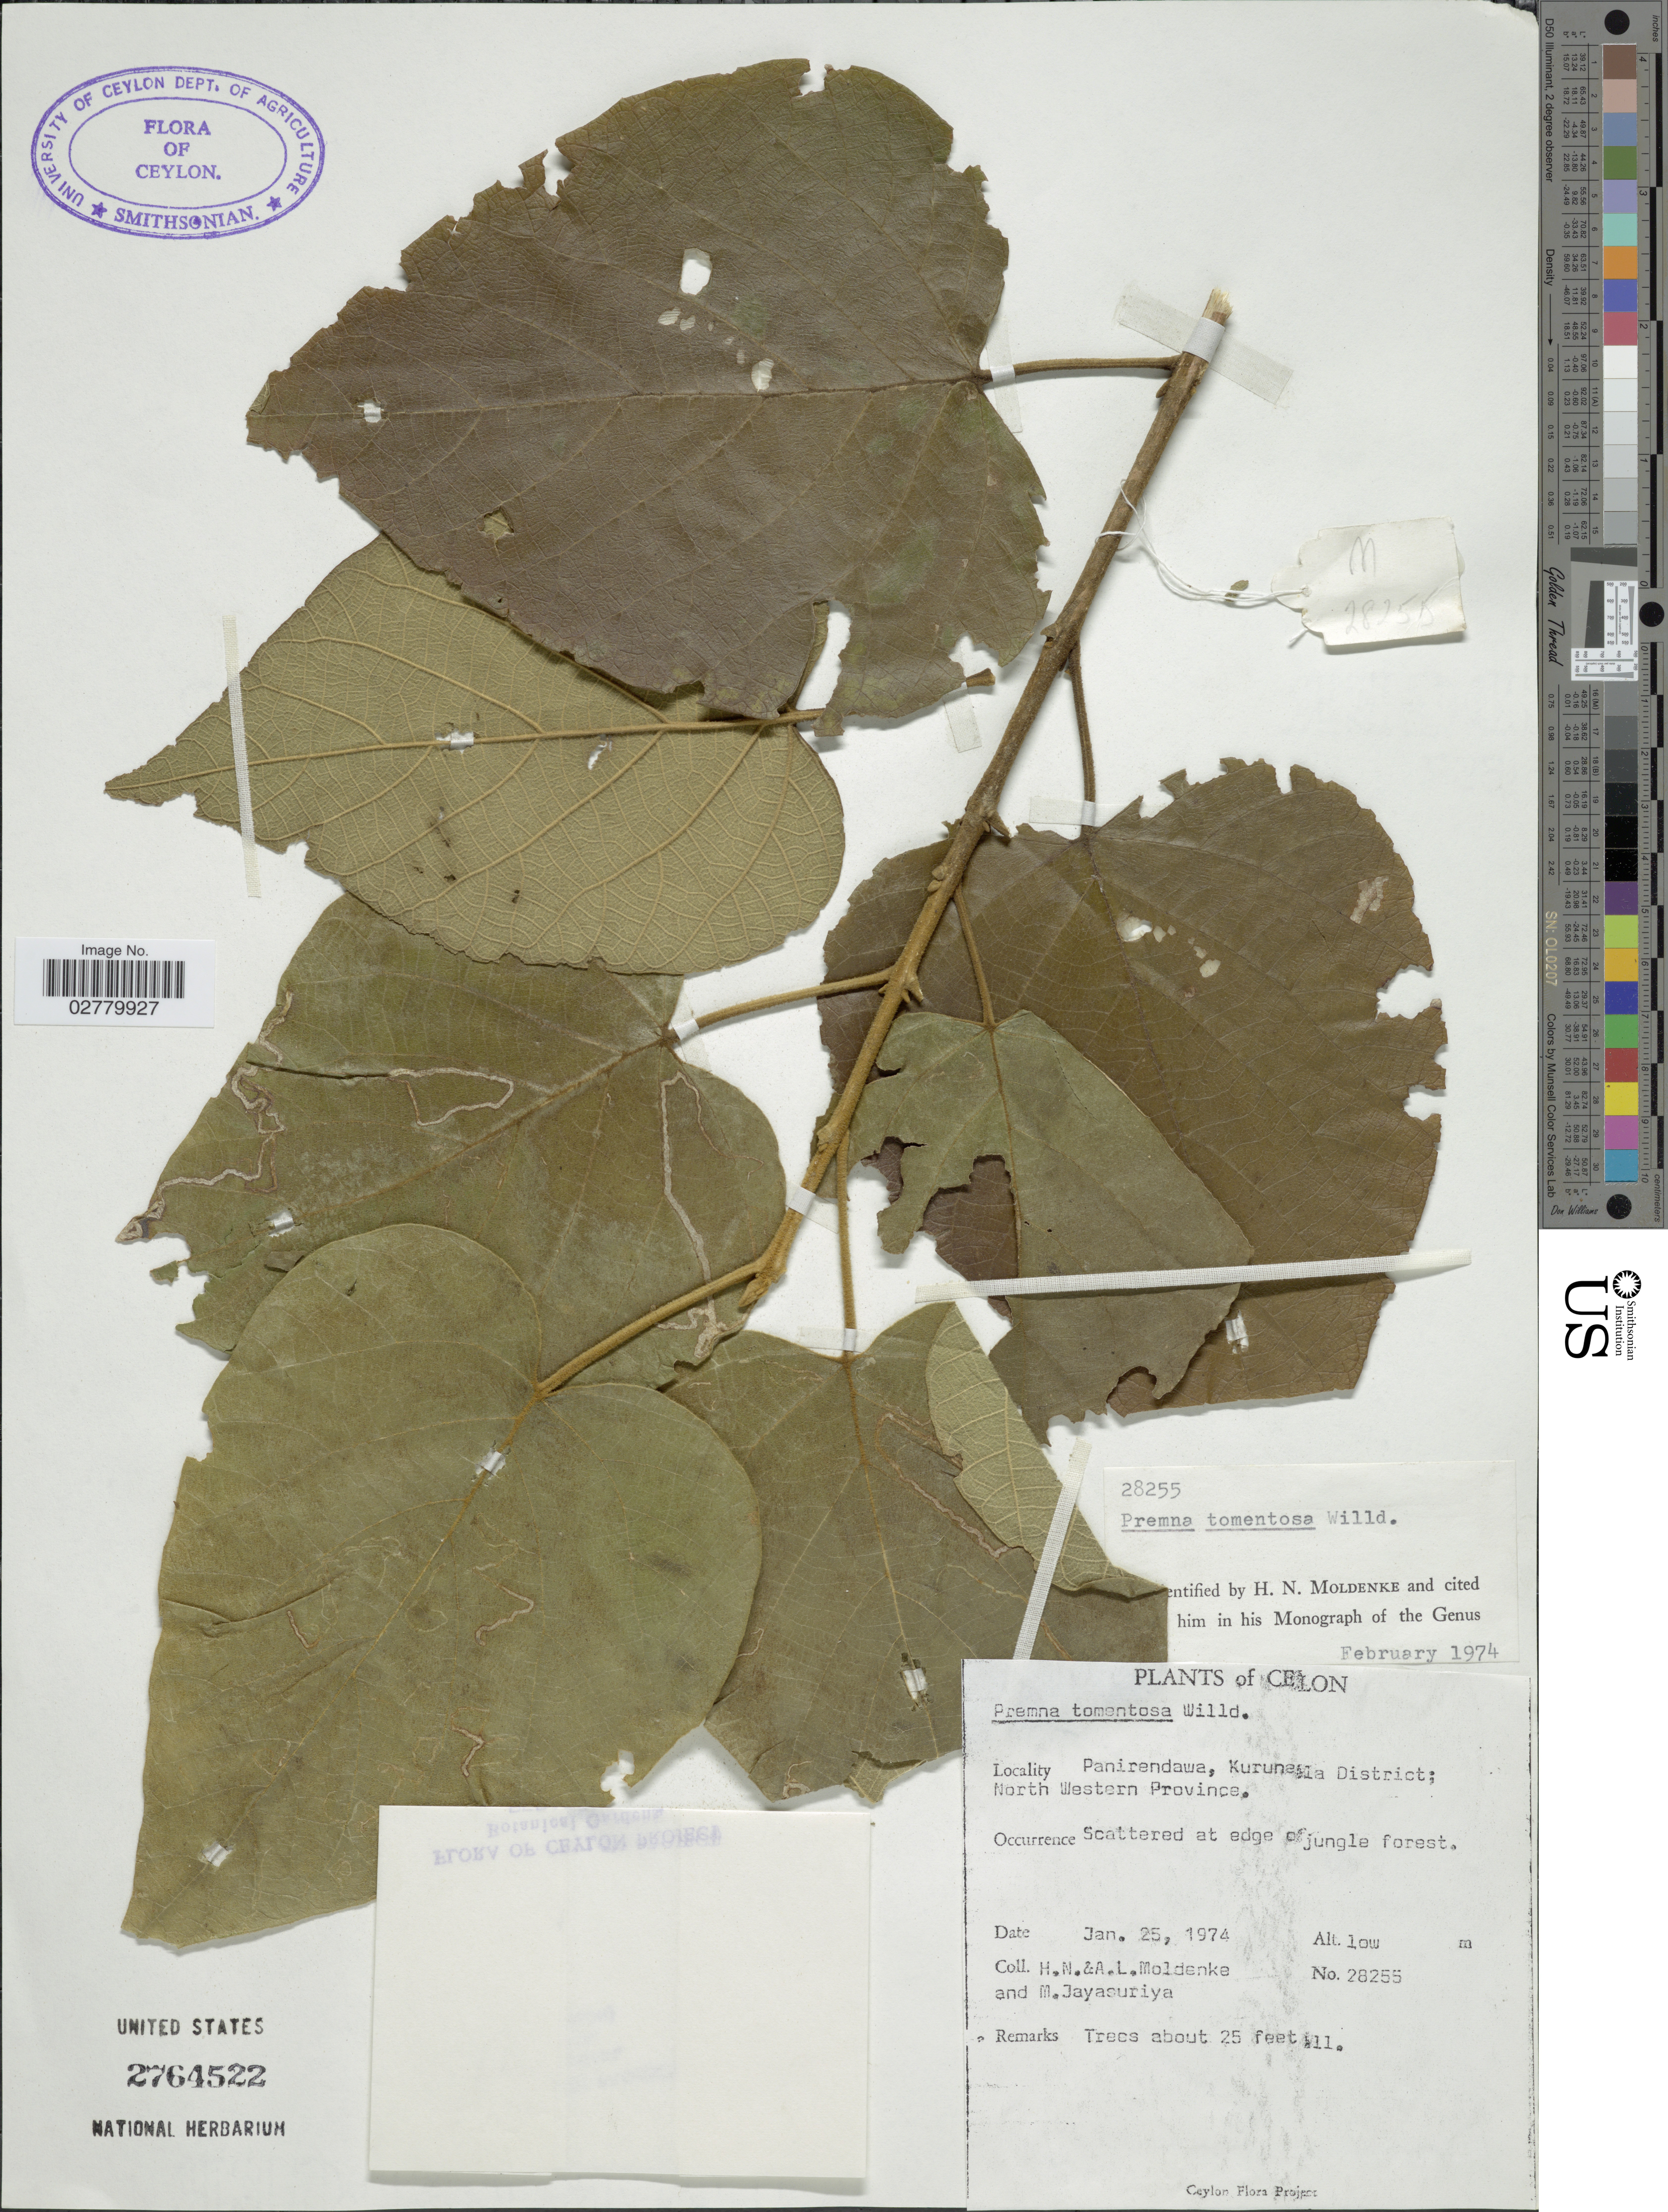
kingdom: Plantae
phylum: Tracheophyta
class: Magnoliopsida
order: Lamiales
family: Lamiaceae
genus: Premna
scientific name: Premna tomentosa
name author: Willd.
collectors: H. N. Moldenke, A. L. Moldenke & M. Jayasuriya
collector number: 28255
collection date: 1974-01-25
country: Sri Lanka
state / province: North Western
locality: Ceylon. Panirendawa, Kurunema [interpreted] District.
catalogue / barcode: US 2764522